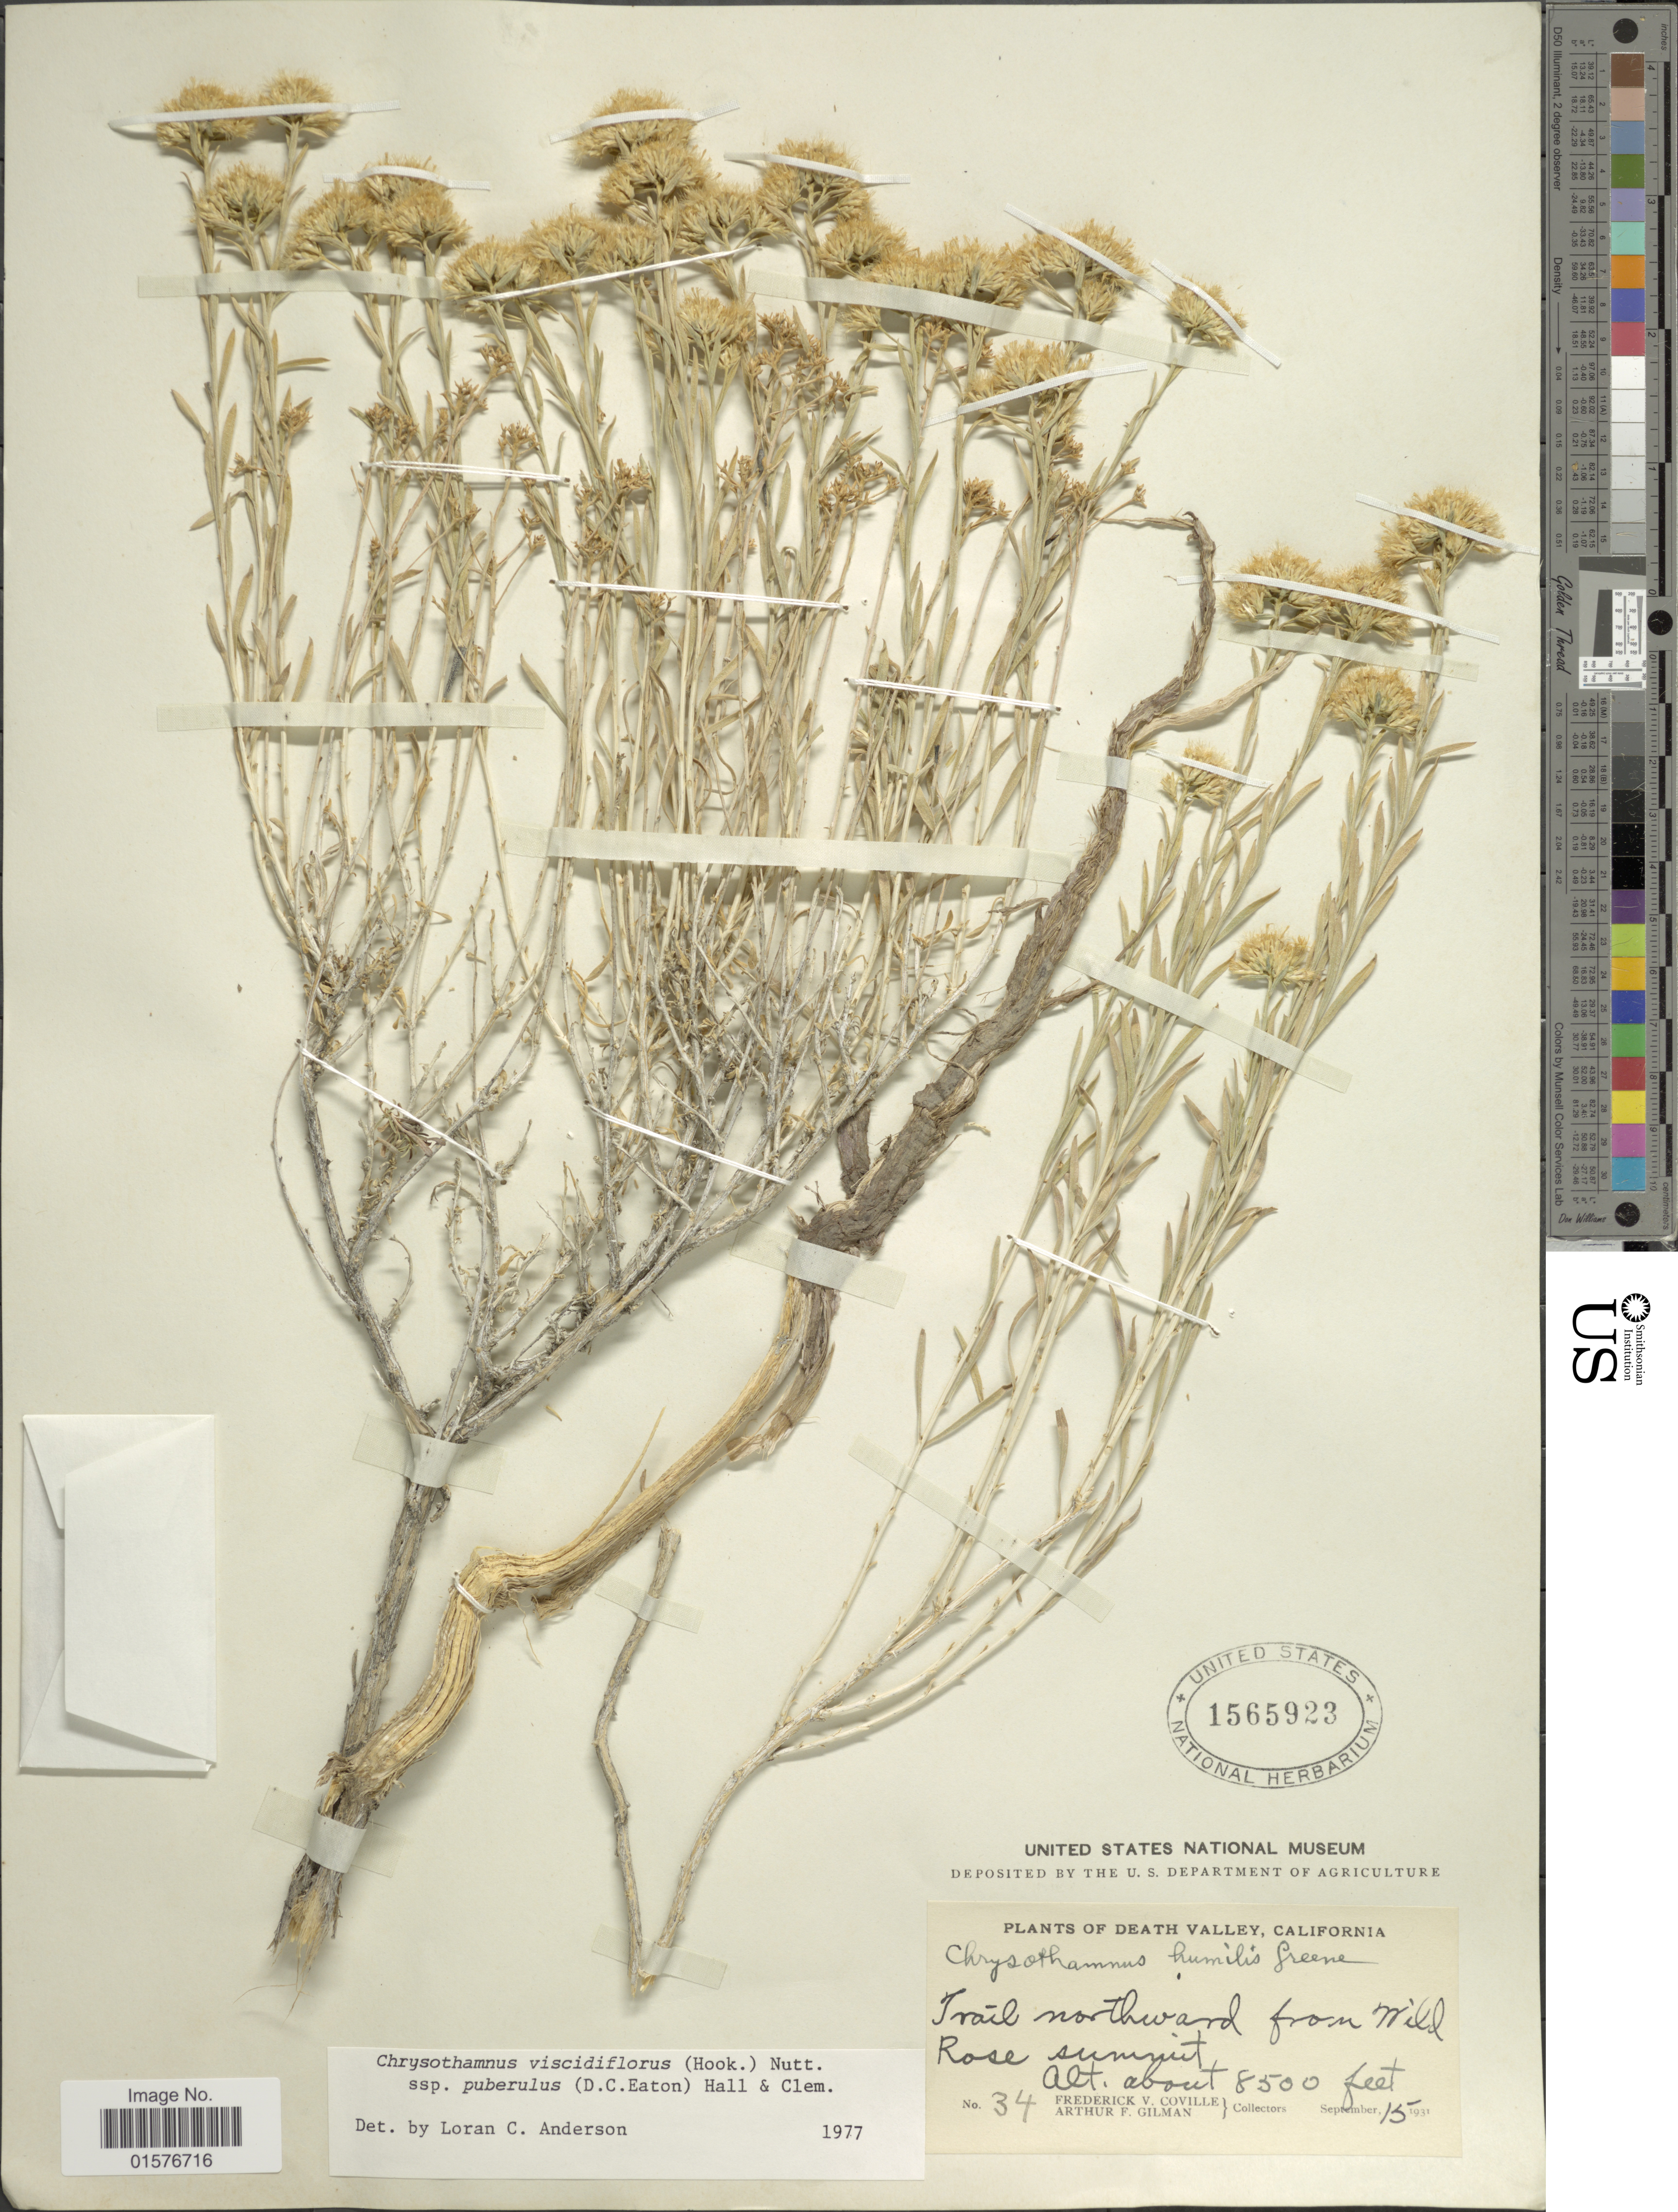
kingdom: Plantae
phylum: Tracheophyta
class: Magnoliopsida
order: Asterales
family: Asteraceae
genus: Chrysothamnus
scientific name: Chrysothamnus viscidiflorus subsp. puberulus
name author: (D.C. Eaton) H.M. Hall & Clem.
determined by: Urbatsch, Lowell E., Curator (LSU), Louisiana State University (UNITED STATES)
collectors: F. V. Coville & A. Gilman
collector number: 34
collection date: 1931-09-15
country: United States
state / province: California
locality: Death Valley, Trail northward from Mild Rose summit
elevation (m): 2591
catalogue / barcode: US 1565923